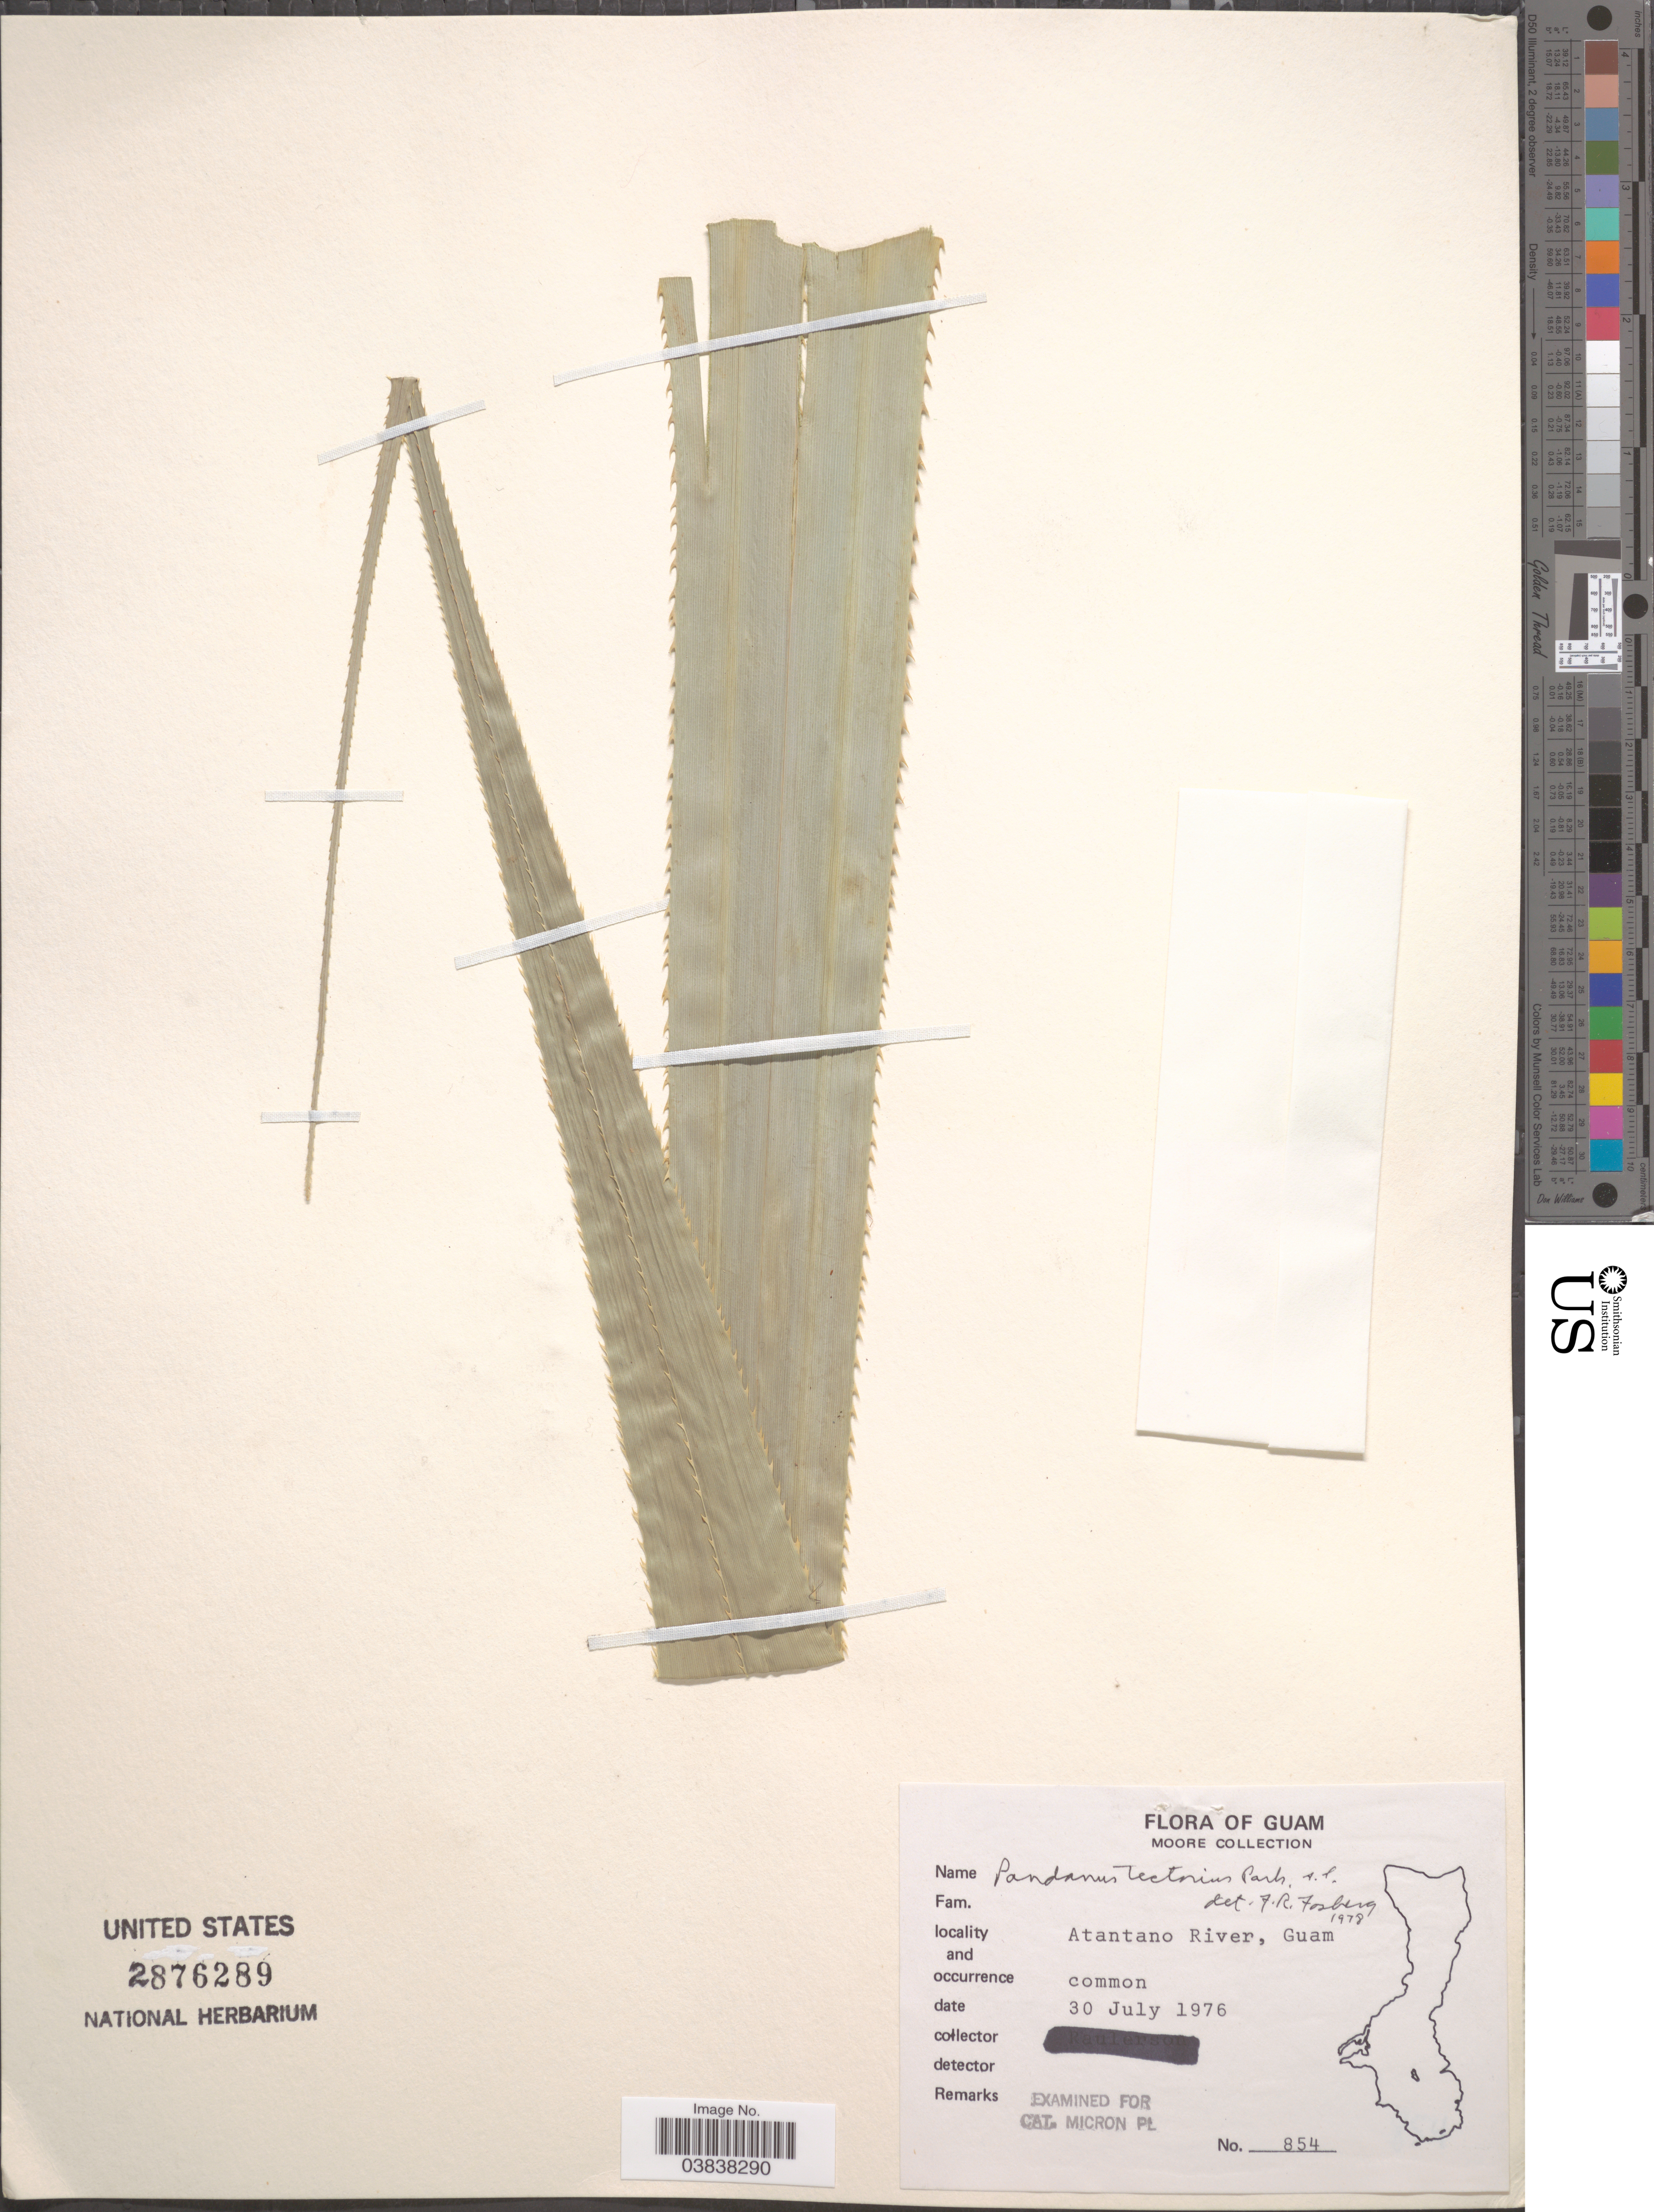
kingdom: Plantae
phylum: Tracheophyta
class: Liliopsida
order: Pandanales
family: Pandanaceae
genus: Pandanus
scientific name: Pandanus pulposus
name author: (Warb.) Martelli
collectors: -. Moore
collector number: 854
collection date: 1976-07-30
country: Guam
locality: Atantano River.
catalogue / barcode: US 2876289